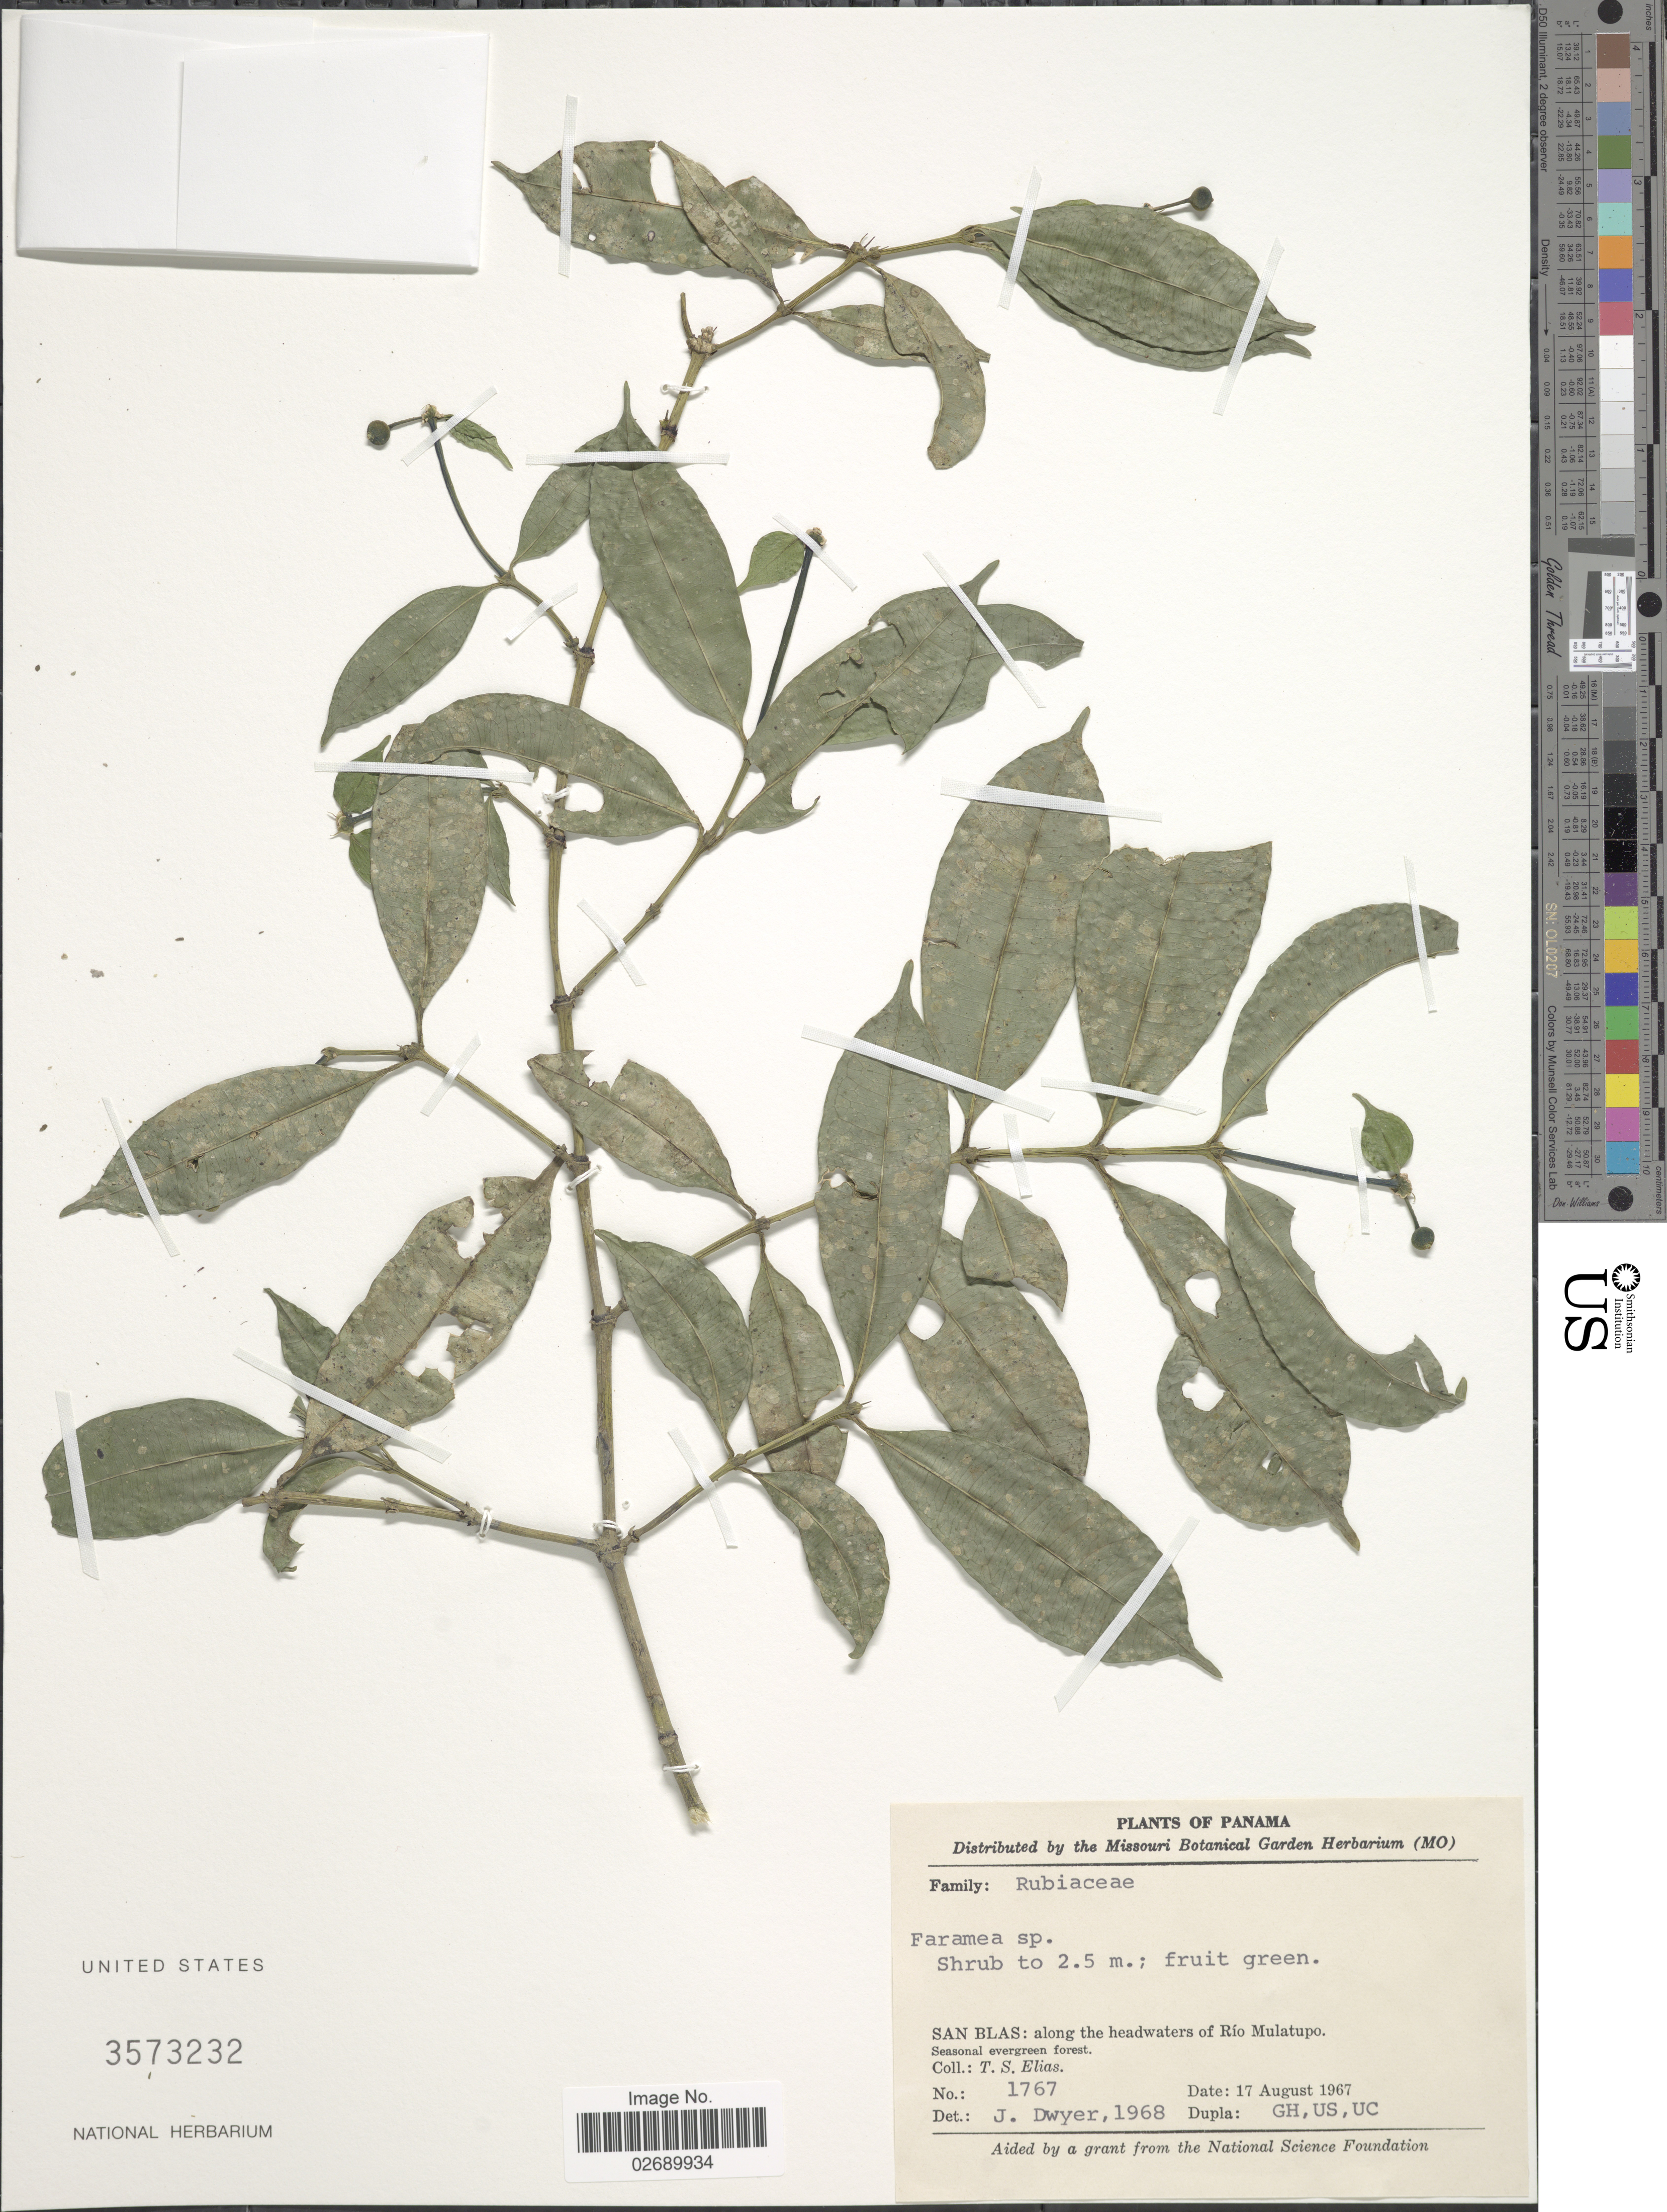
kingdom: Plantae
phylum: Tracheophyta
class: Magnoliopsida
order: Gentianales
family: Rubiaceae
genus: Faramea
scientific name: Faramea sp.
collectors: T. S. Elias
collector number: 1767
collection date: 1967-08-17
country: Panama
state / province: Kuna Yala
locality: San Blas. Along headwaters of Rio Mulatupo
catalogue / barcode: US 3573232